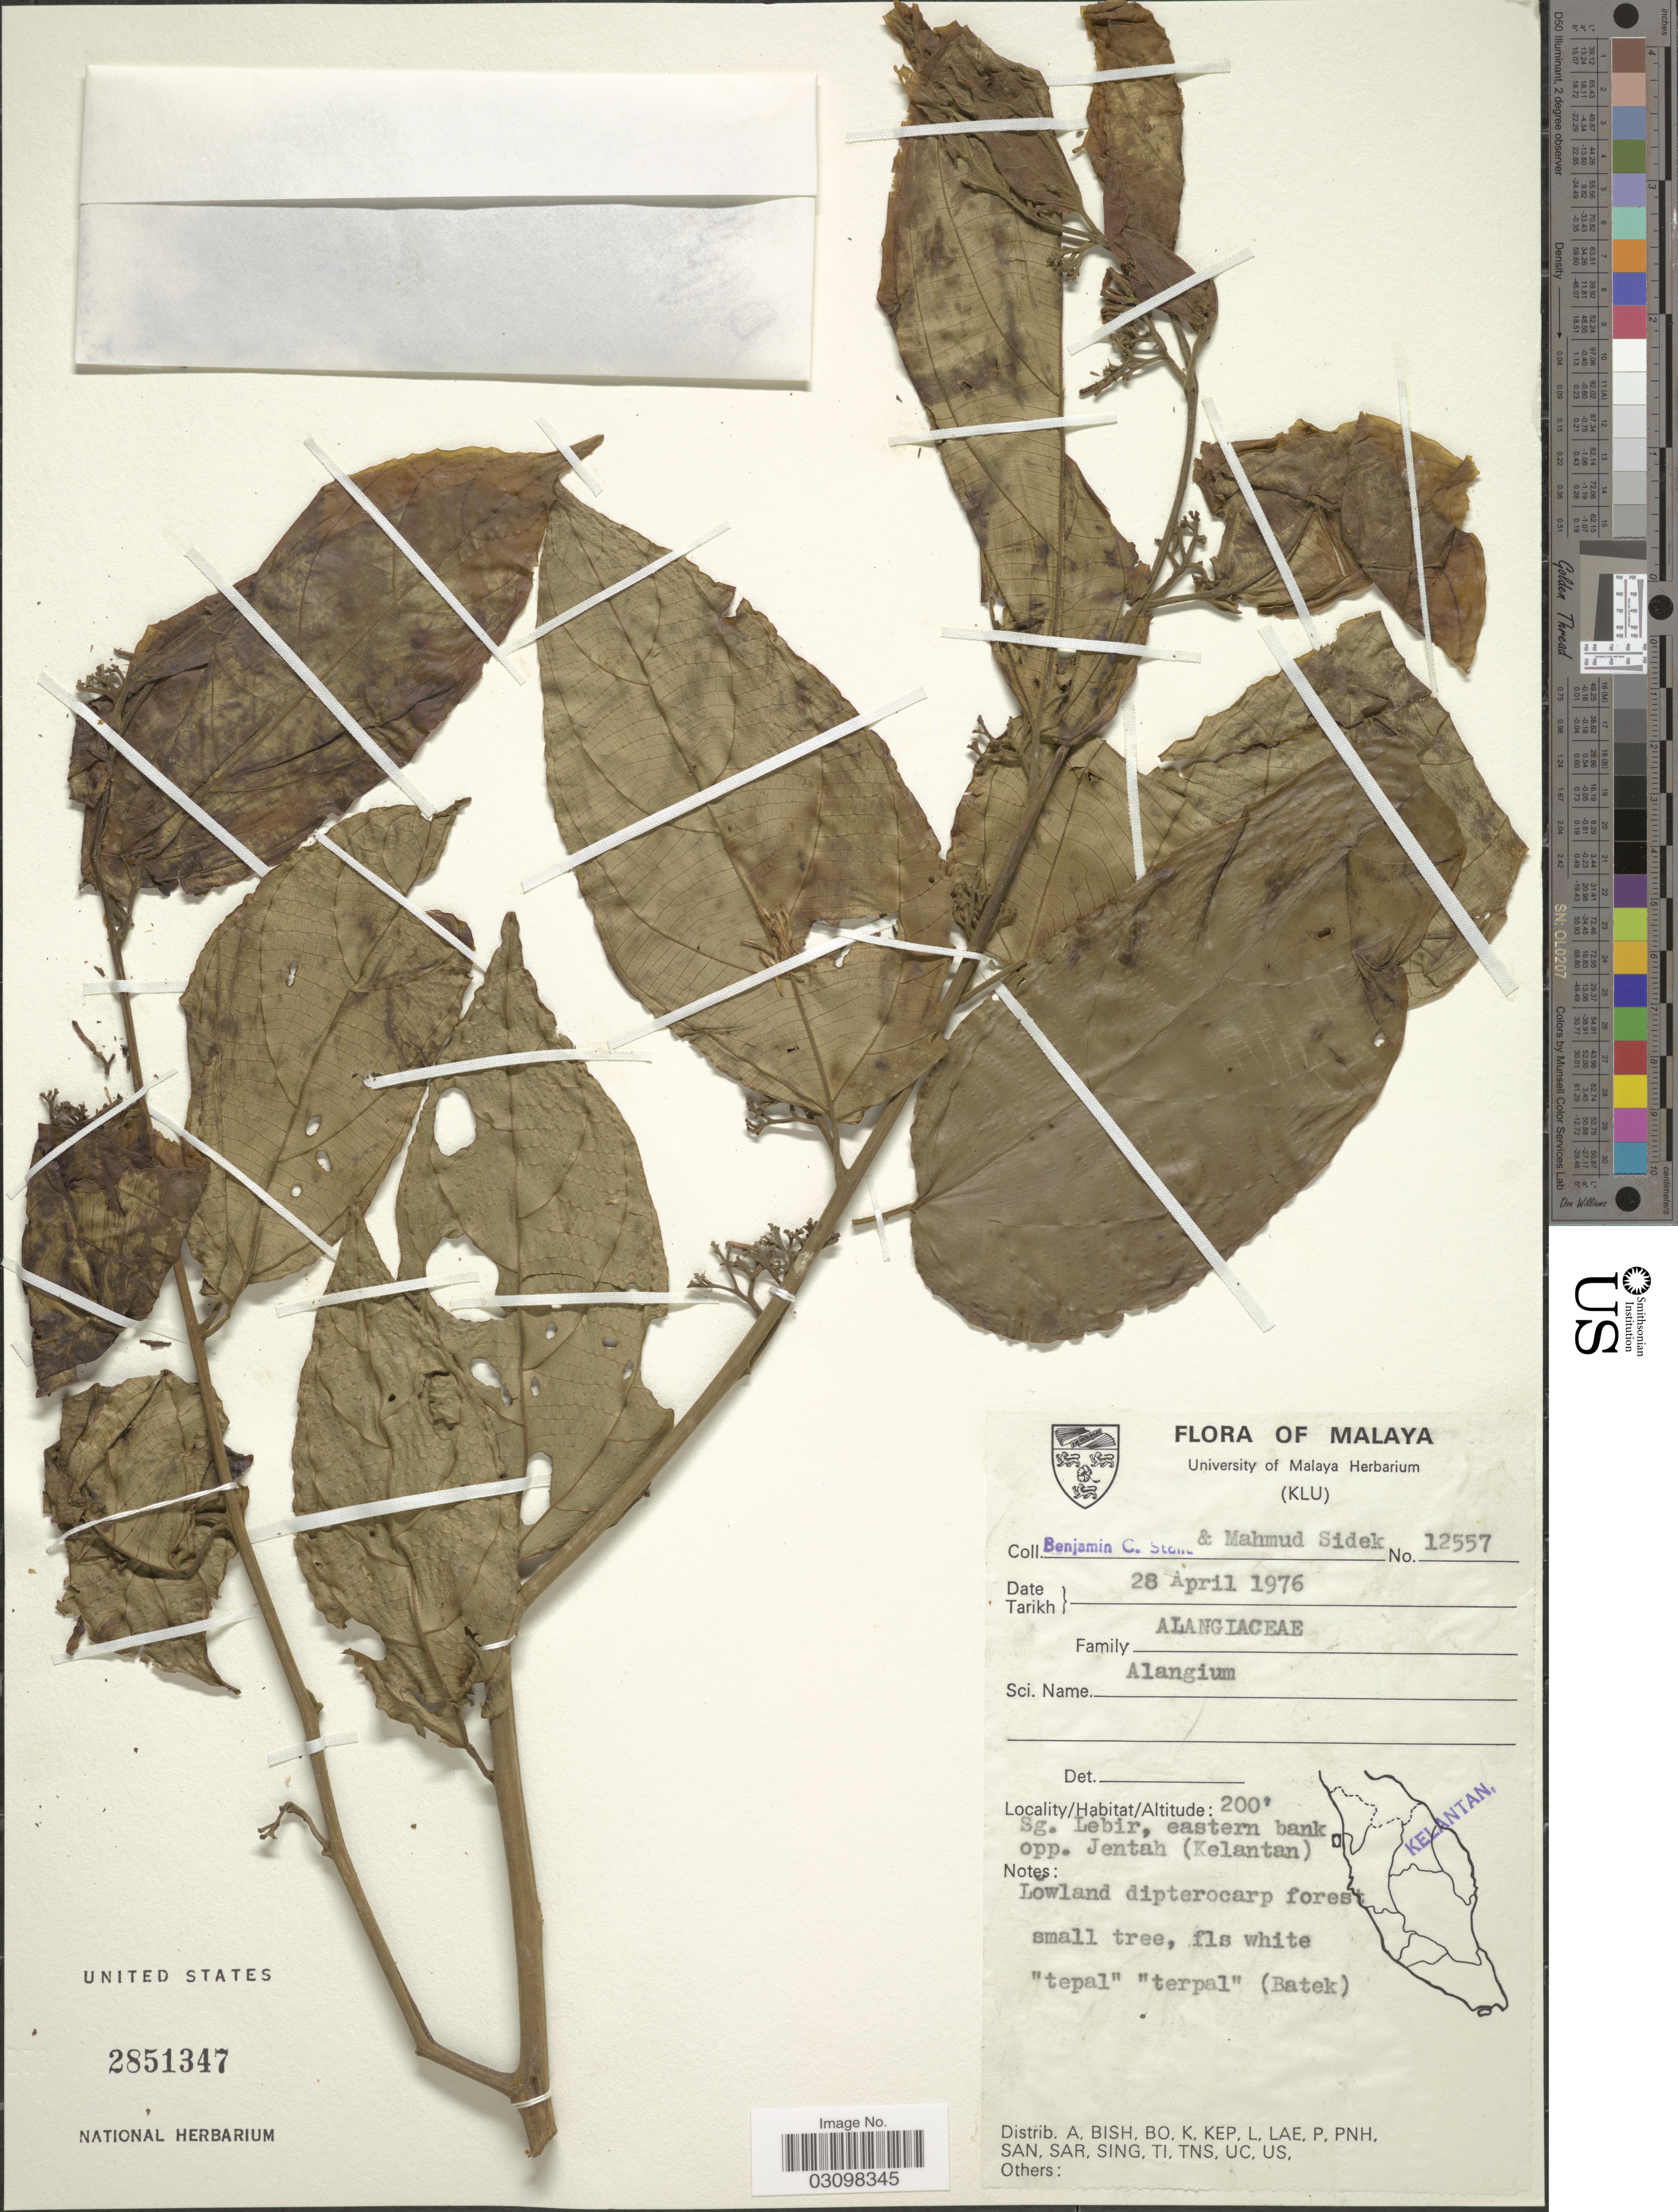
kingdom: Plantae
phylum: Tracheophyta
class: Magnoliopsida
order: Cornales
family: Cornaceae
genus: Alangium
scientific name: Alangium sp.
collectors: B. C. Stone & M. Sidek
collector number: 12557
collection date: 1976-04-28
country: Malaysia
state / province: Kelantan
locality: Malaya. Sg. Lebir, eastern bank opp. Jentah.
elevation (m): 61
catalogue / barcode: US 2851347